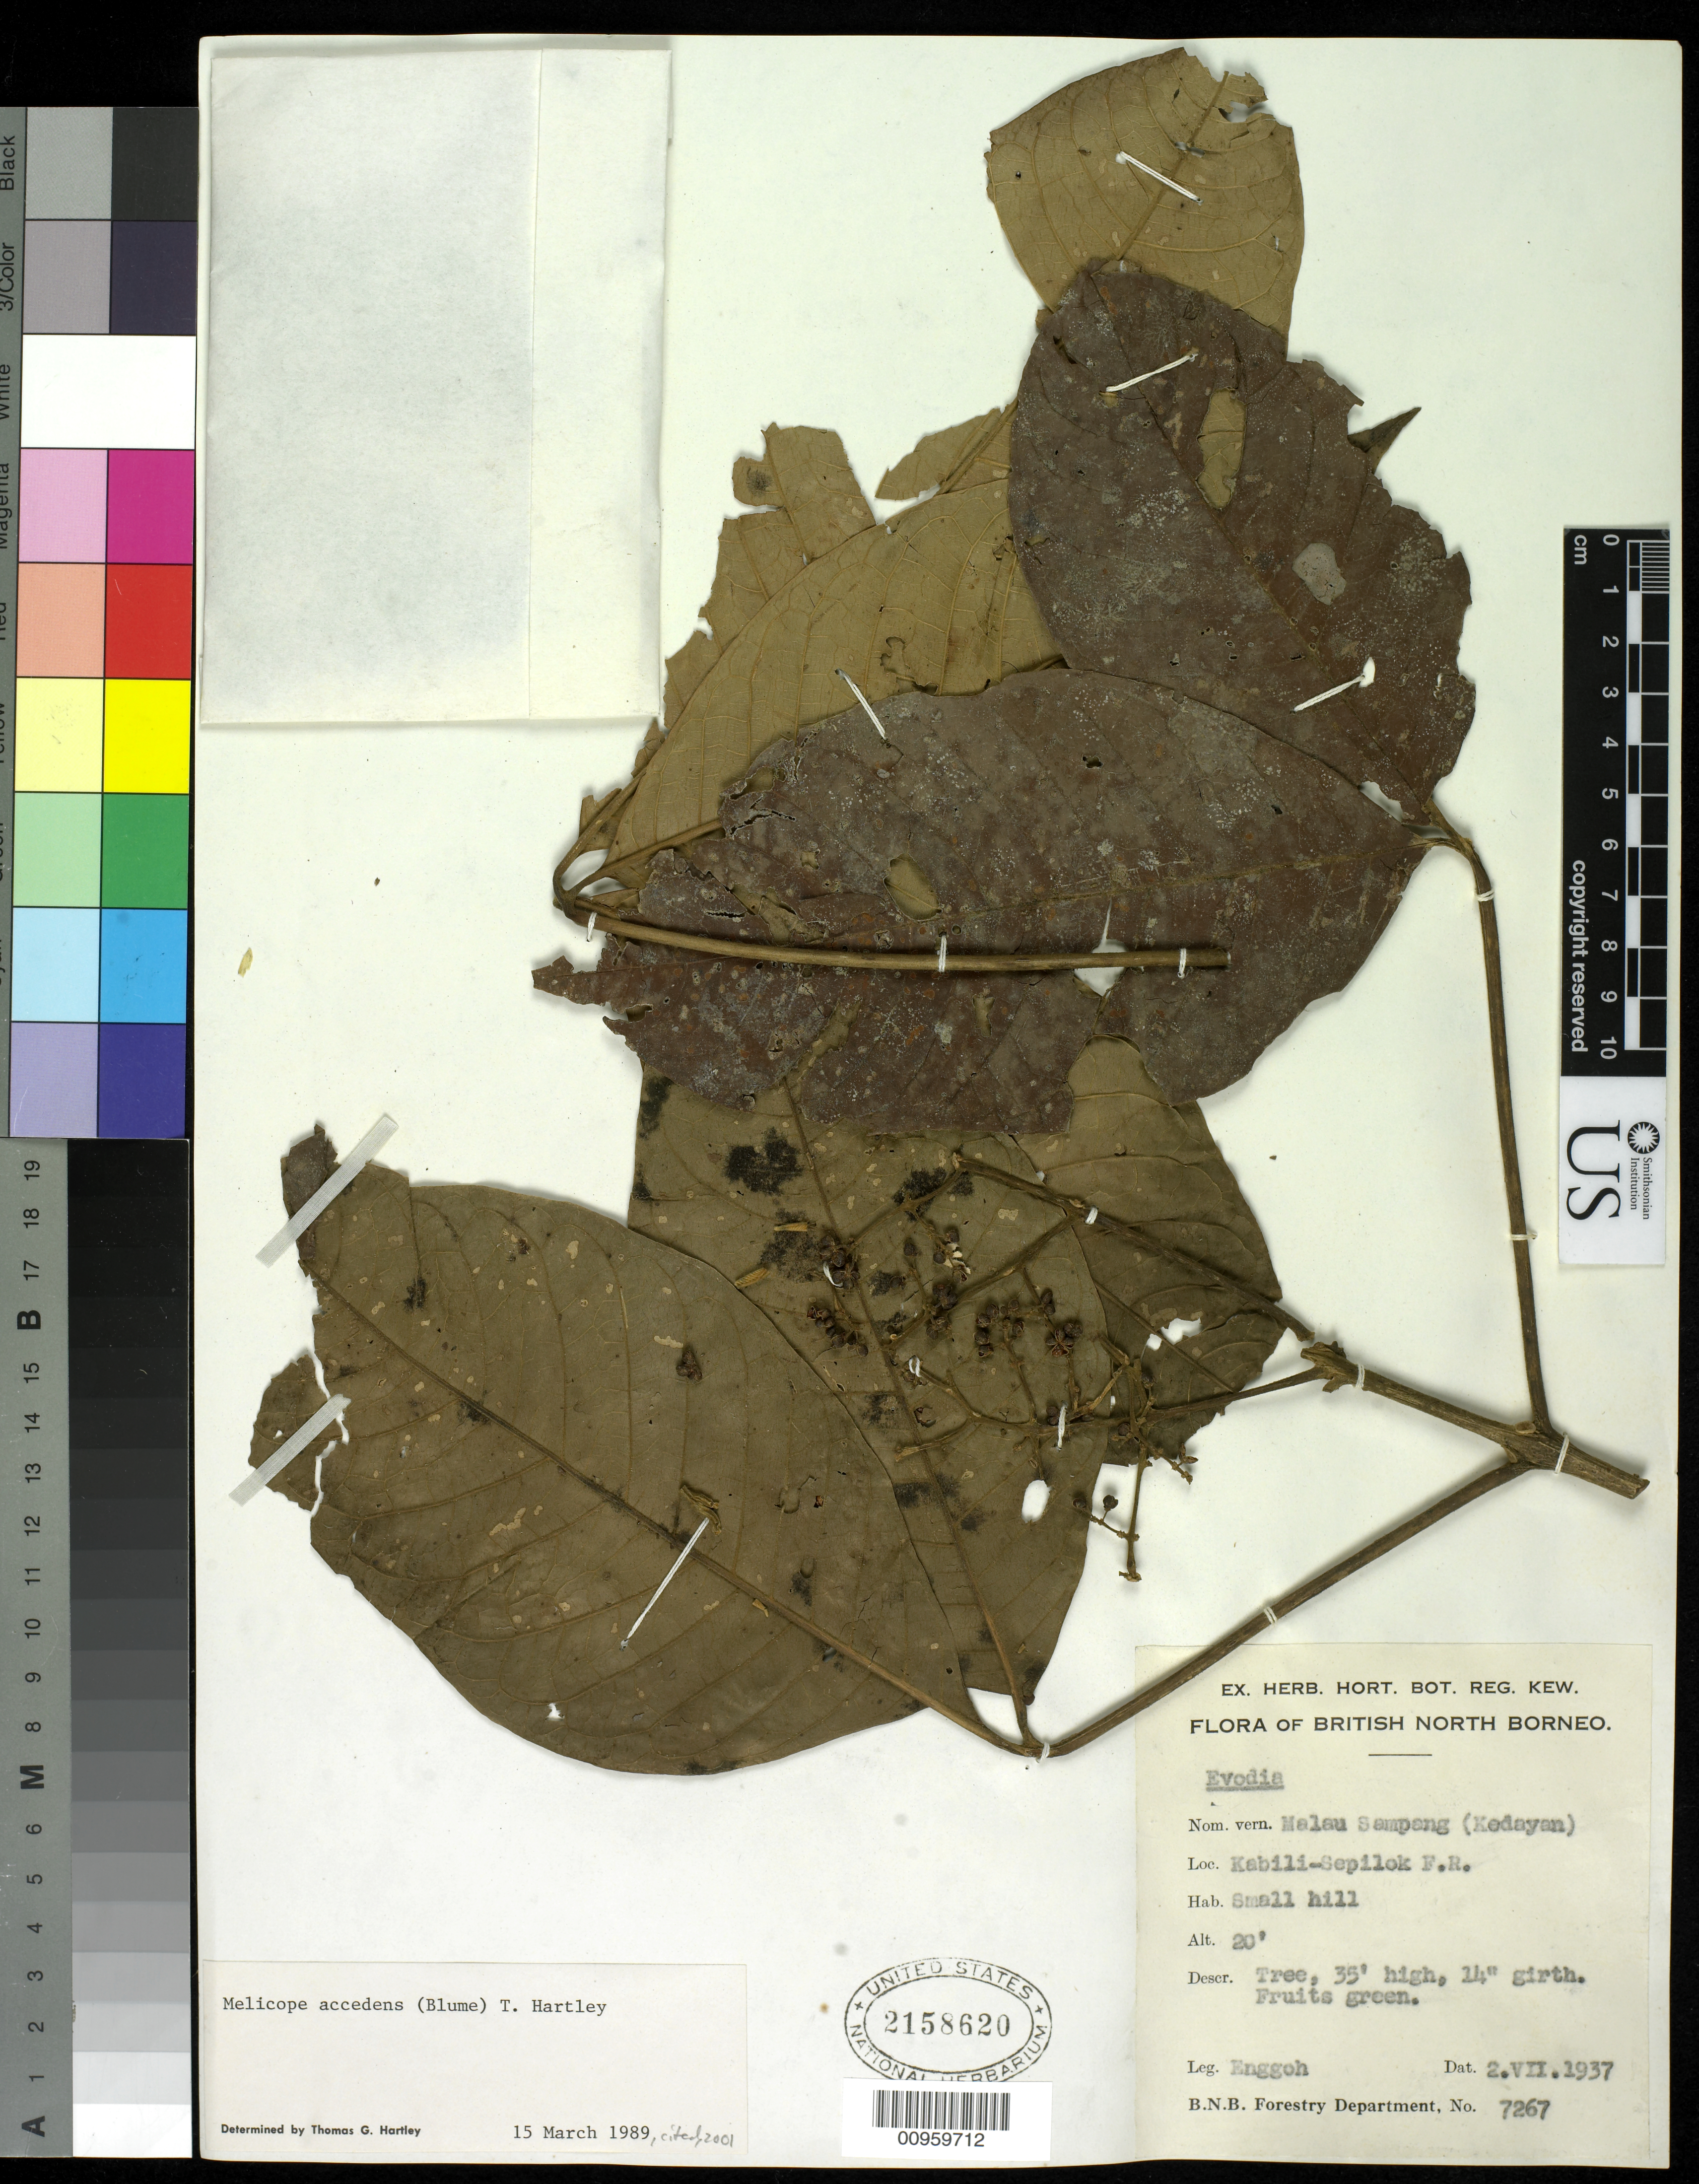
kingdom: Plantae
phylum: Tracheophyta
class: Magnoliopsida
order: Sapindales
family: Rutaceae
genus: Melicope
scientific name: Melicope accedens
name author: (Blume) T.G. Hartley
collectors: -. Enggoh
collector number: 7267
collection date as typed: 02 Jul 1937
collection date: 1937-07-02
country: Malaysia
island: Borneo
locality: Kebili-Sepilok F.R.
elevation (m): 6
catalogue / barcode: US 2158620